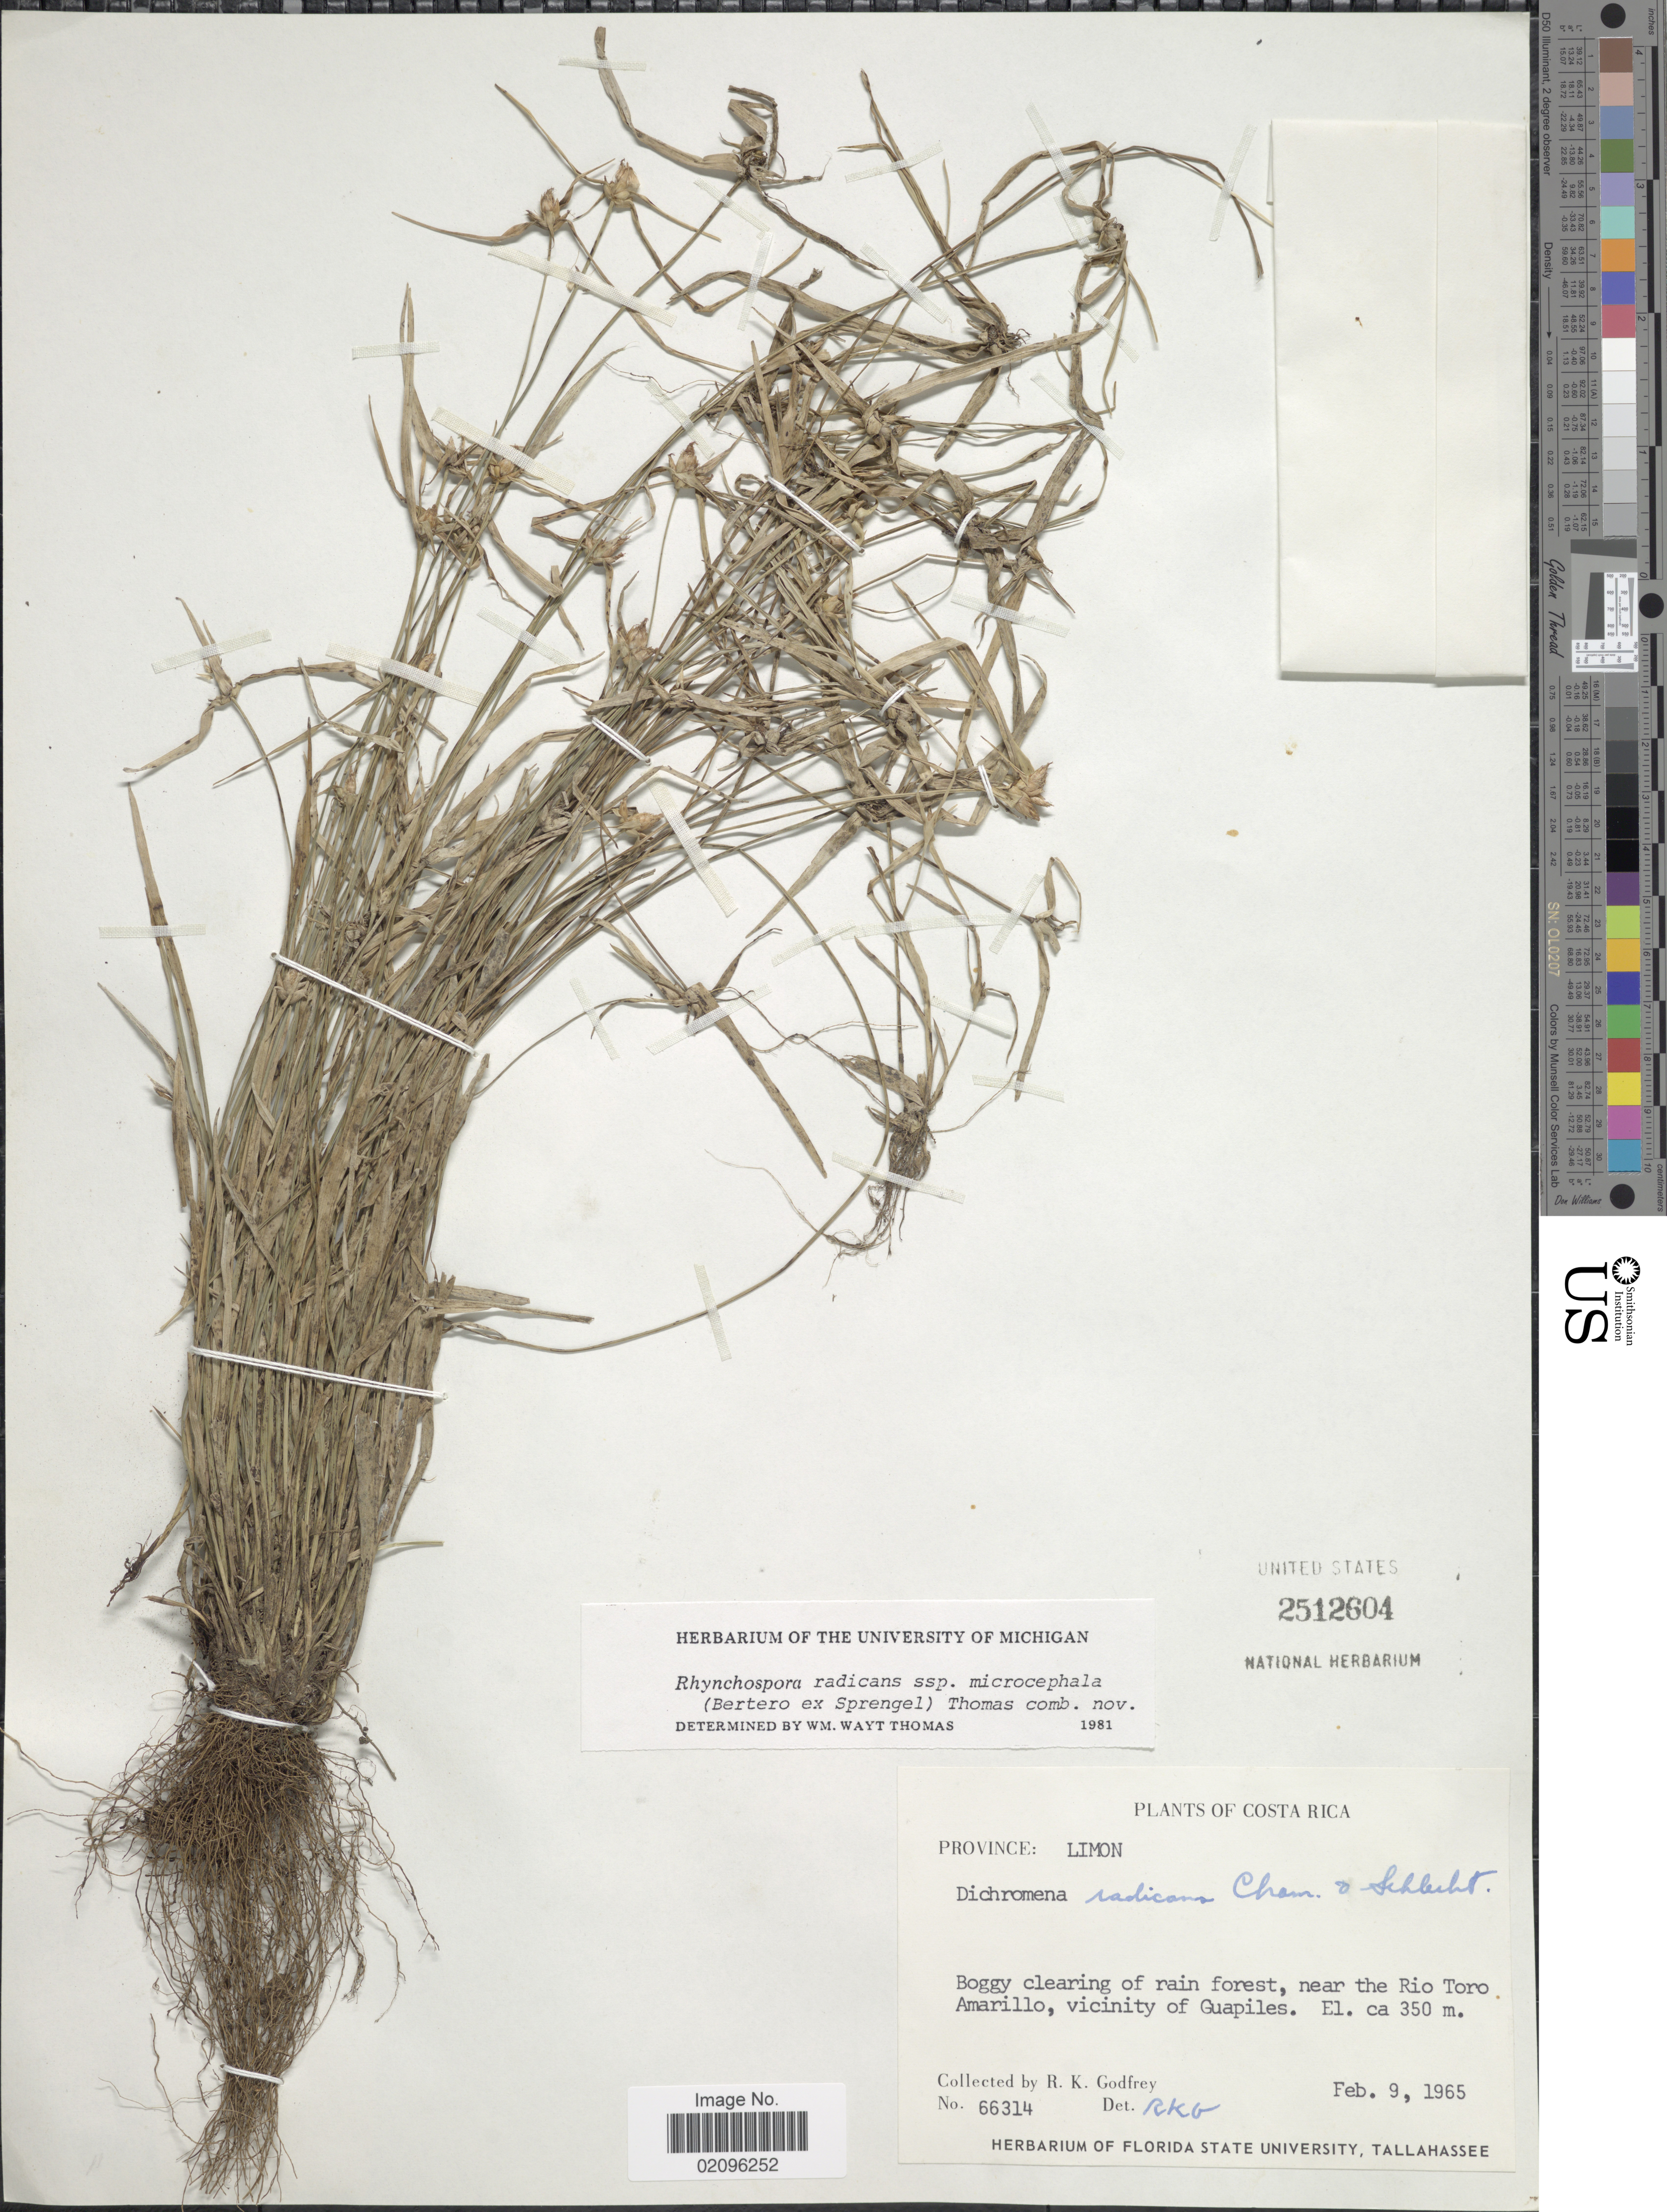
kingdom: Plantae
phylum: Tracheophyta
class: Liliopsida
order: Poales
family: Cyperaceae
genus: Rhynchospora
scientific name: Rhynchospora radicans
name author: (Schltdl. & Cham.) H. Pfeiff.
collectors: R. K. Godfrey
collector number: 66314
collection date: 1965-02-09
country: Costa Rica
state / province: Limón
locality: Province: Limon, Near the Rio Toro Amarillo, vicinity of Guapiles.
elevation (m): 350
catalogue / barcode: US 2512604